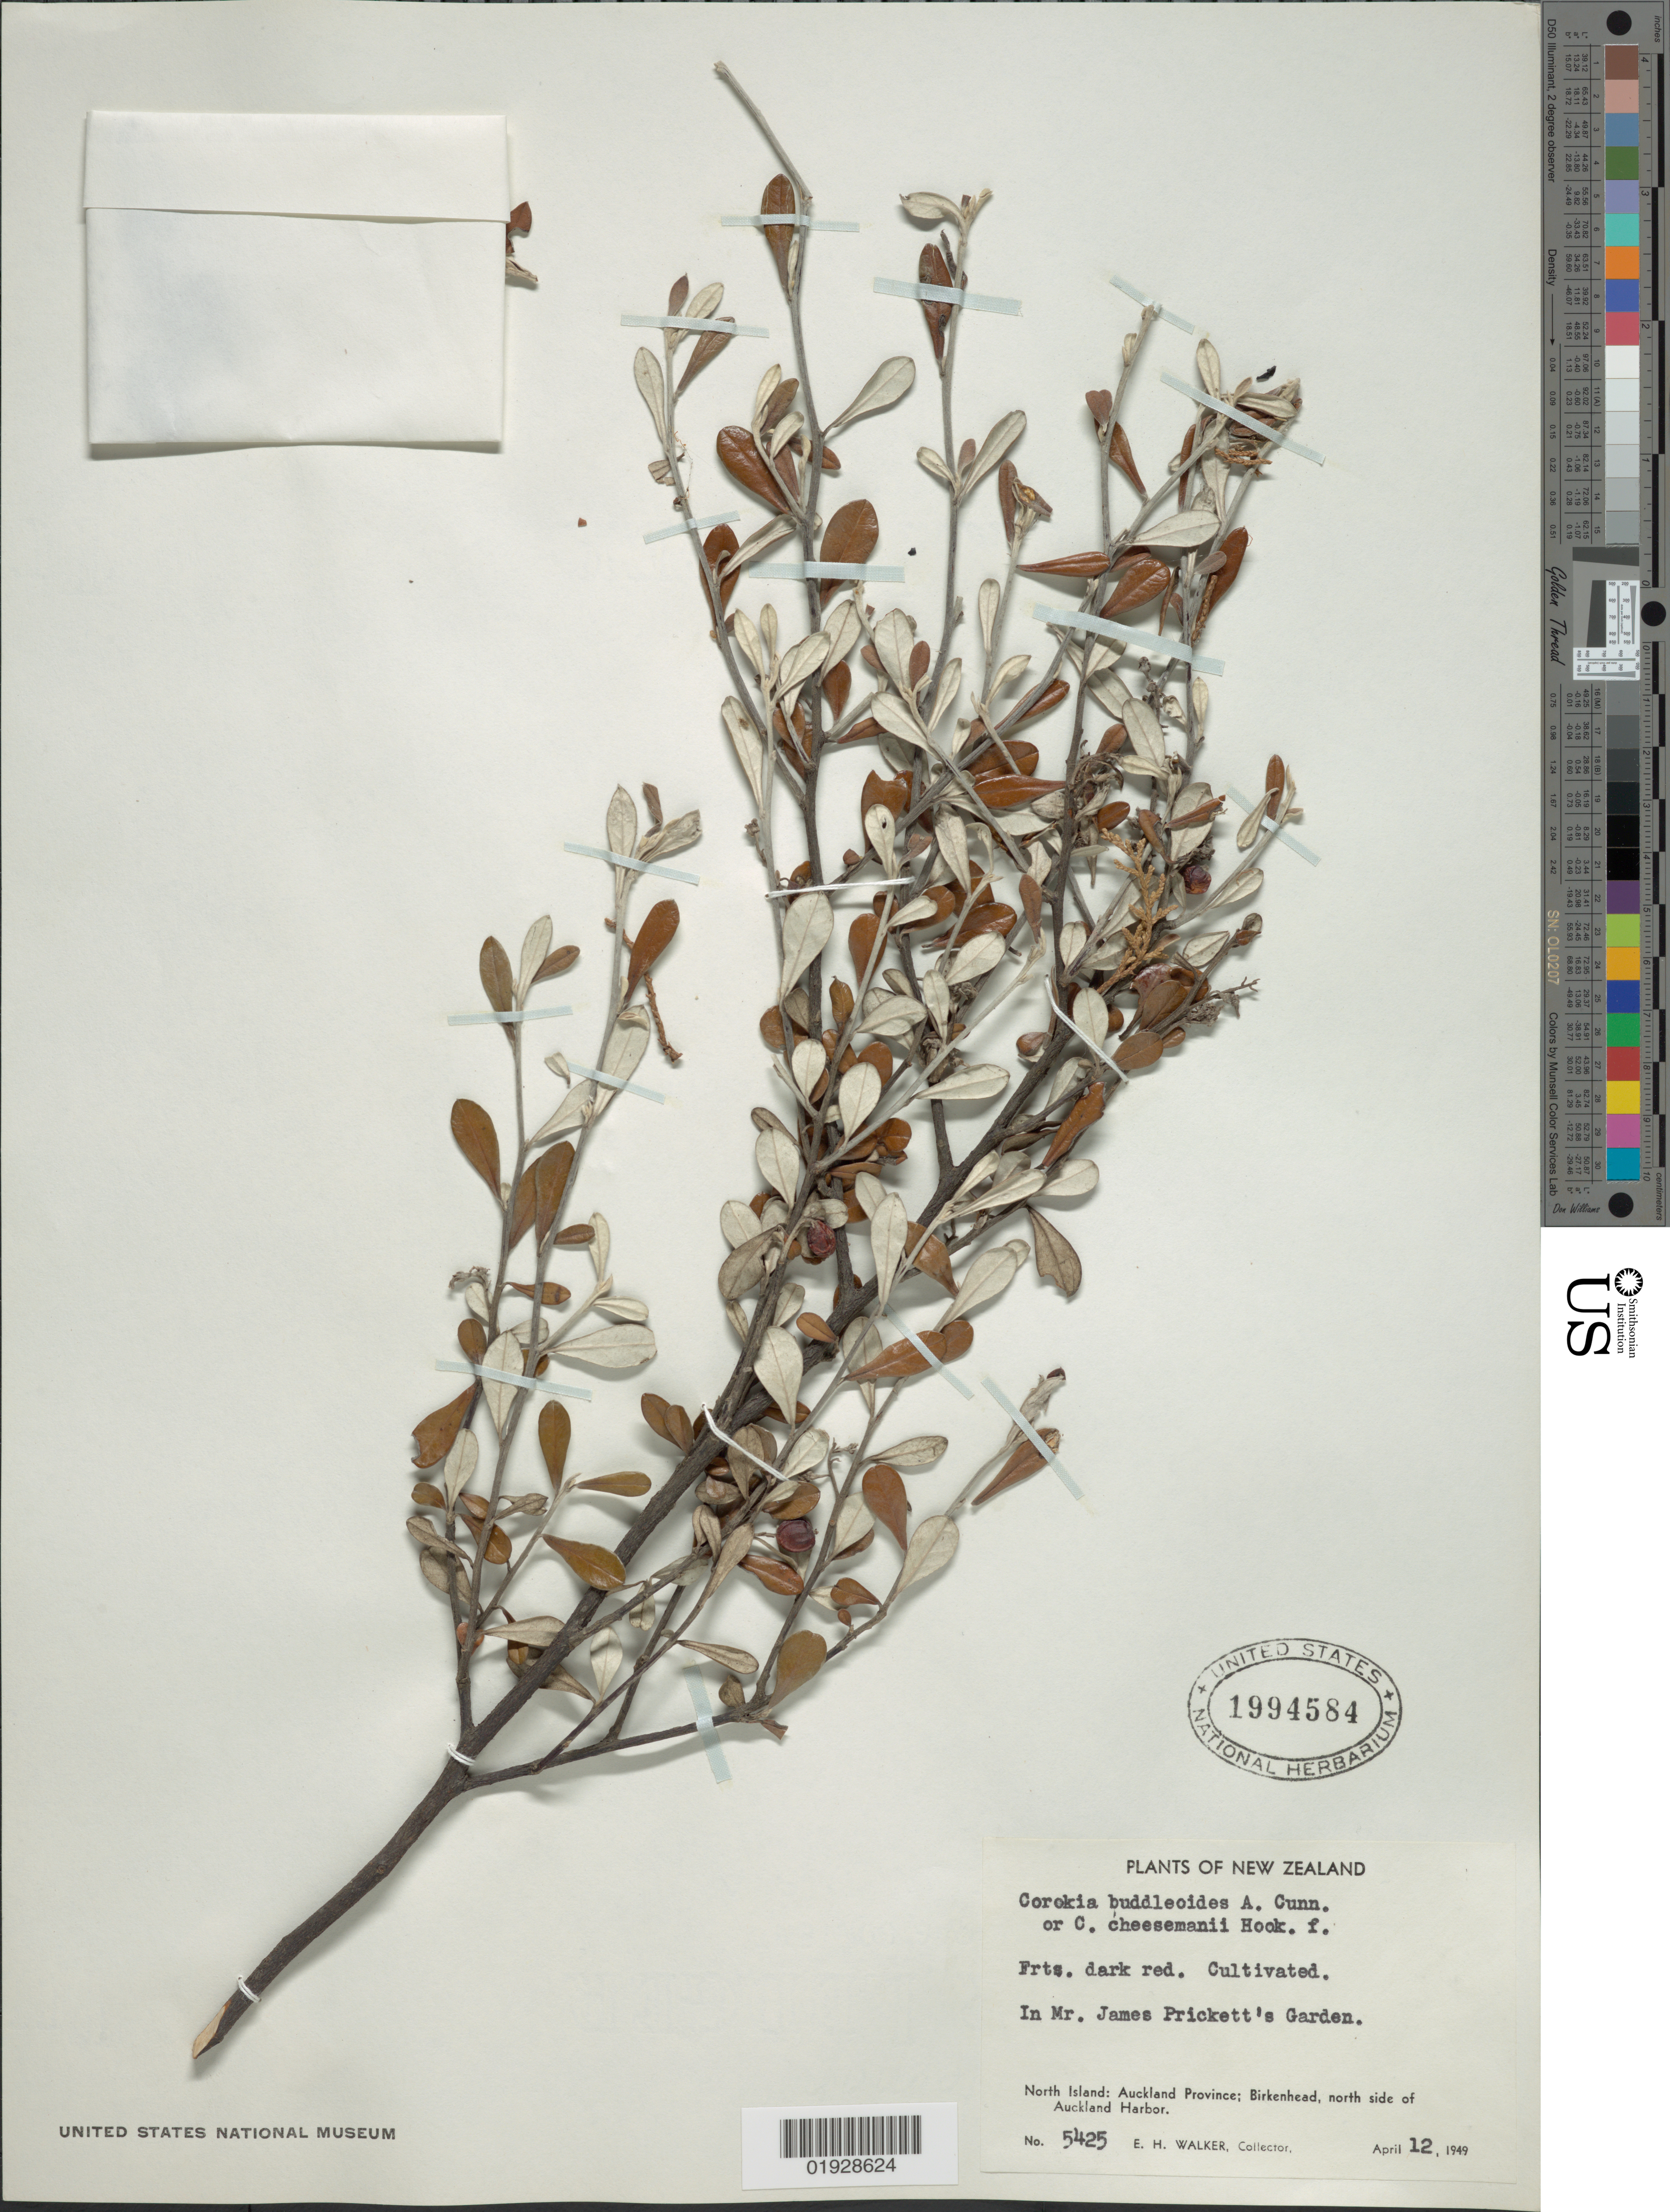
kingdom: Plantae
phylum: Tracheophyta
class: Magnoliopsida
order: Asterales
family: Argophyllaceae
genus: Corokia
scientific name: Corokia buddlejoides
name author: A. Cunn.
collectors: E. H. Walker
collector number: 5425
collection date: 1949-04-12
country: New Zealand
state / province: Auckland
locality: North Island; Birkenhead, north side of Auckland Harbor. In Mr. James Prickett's Garden.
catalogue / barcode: US 1994584